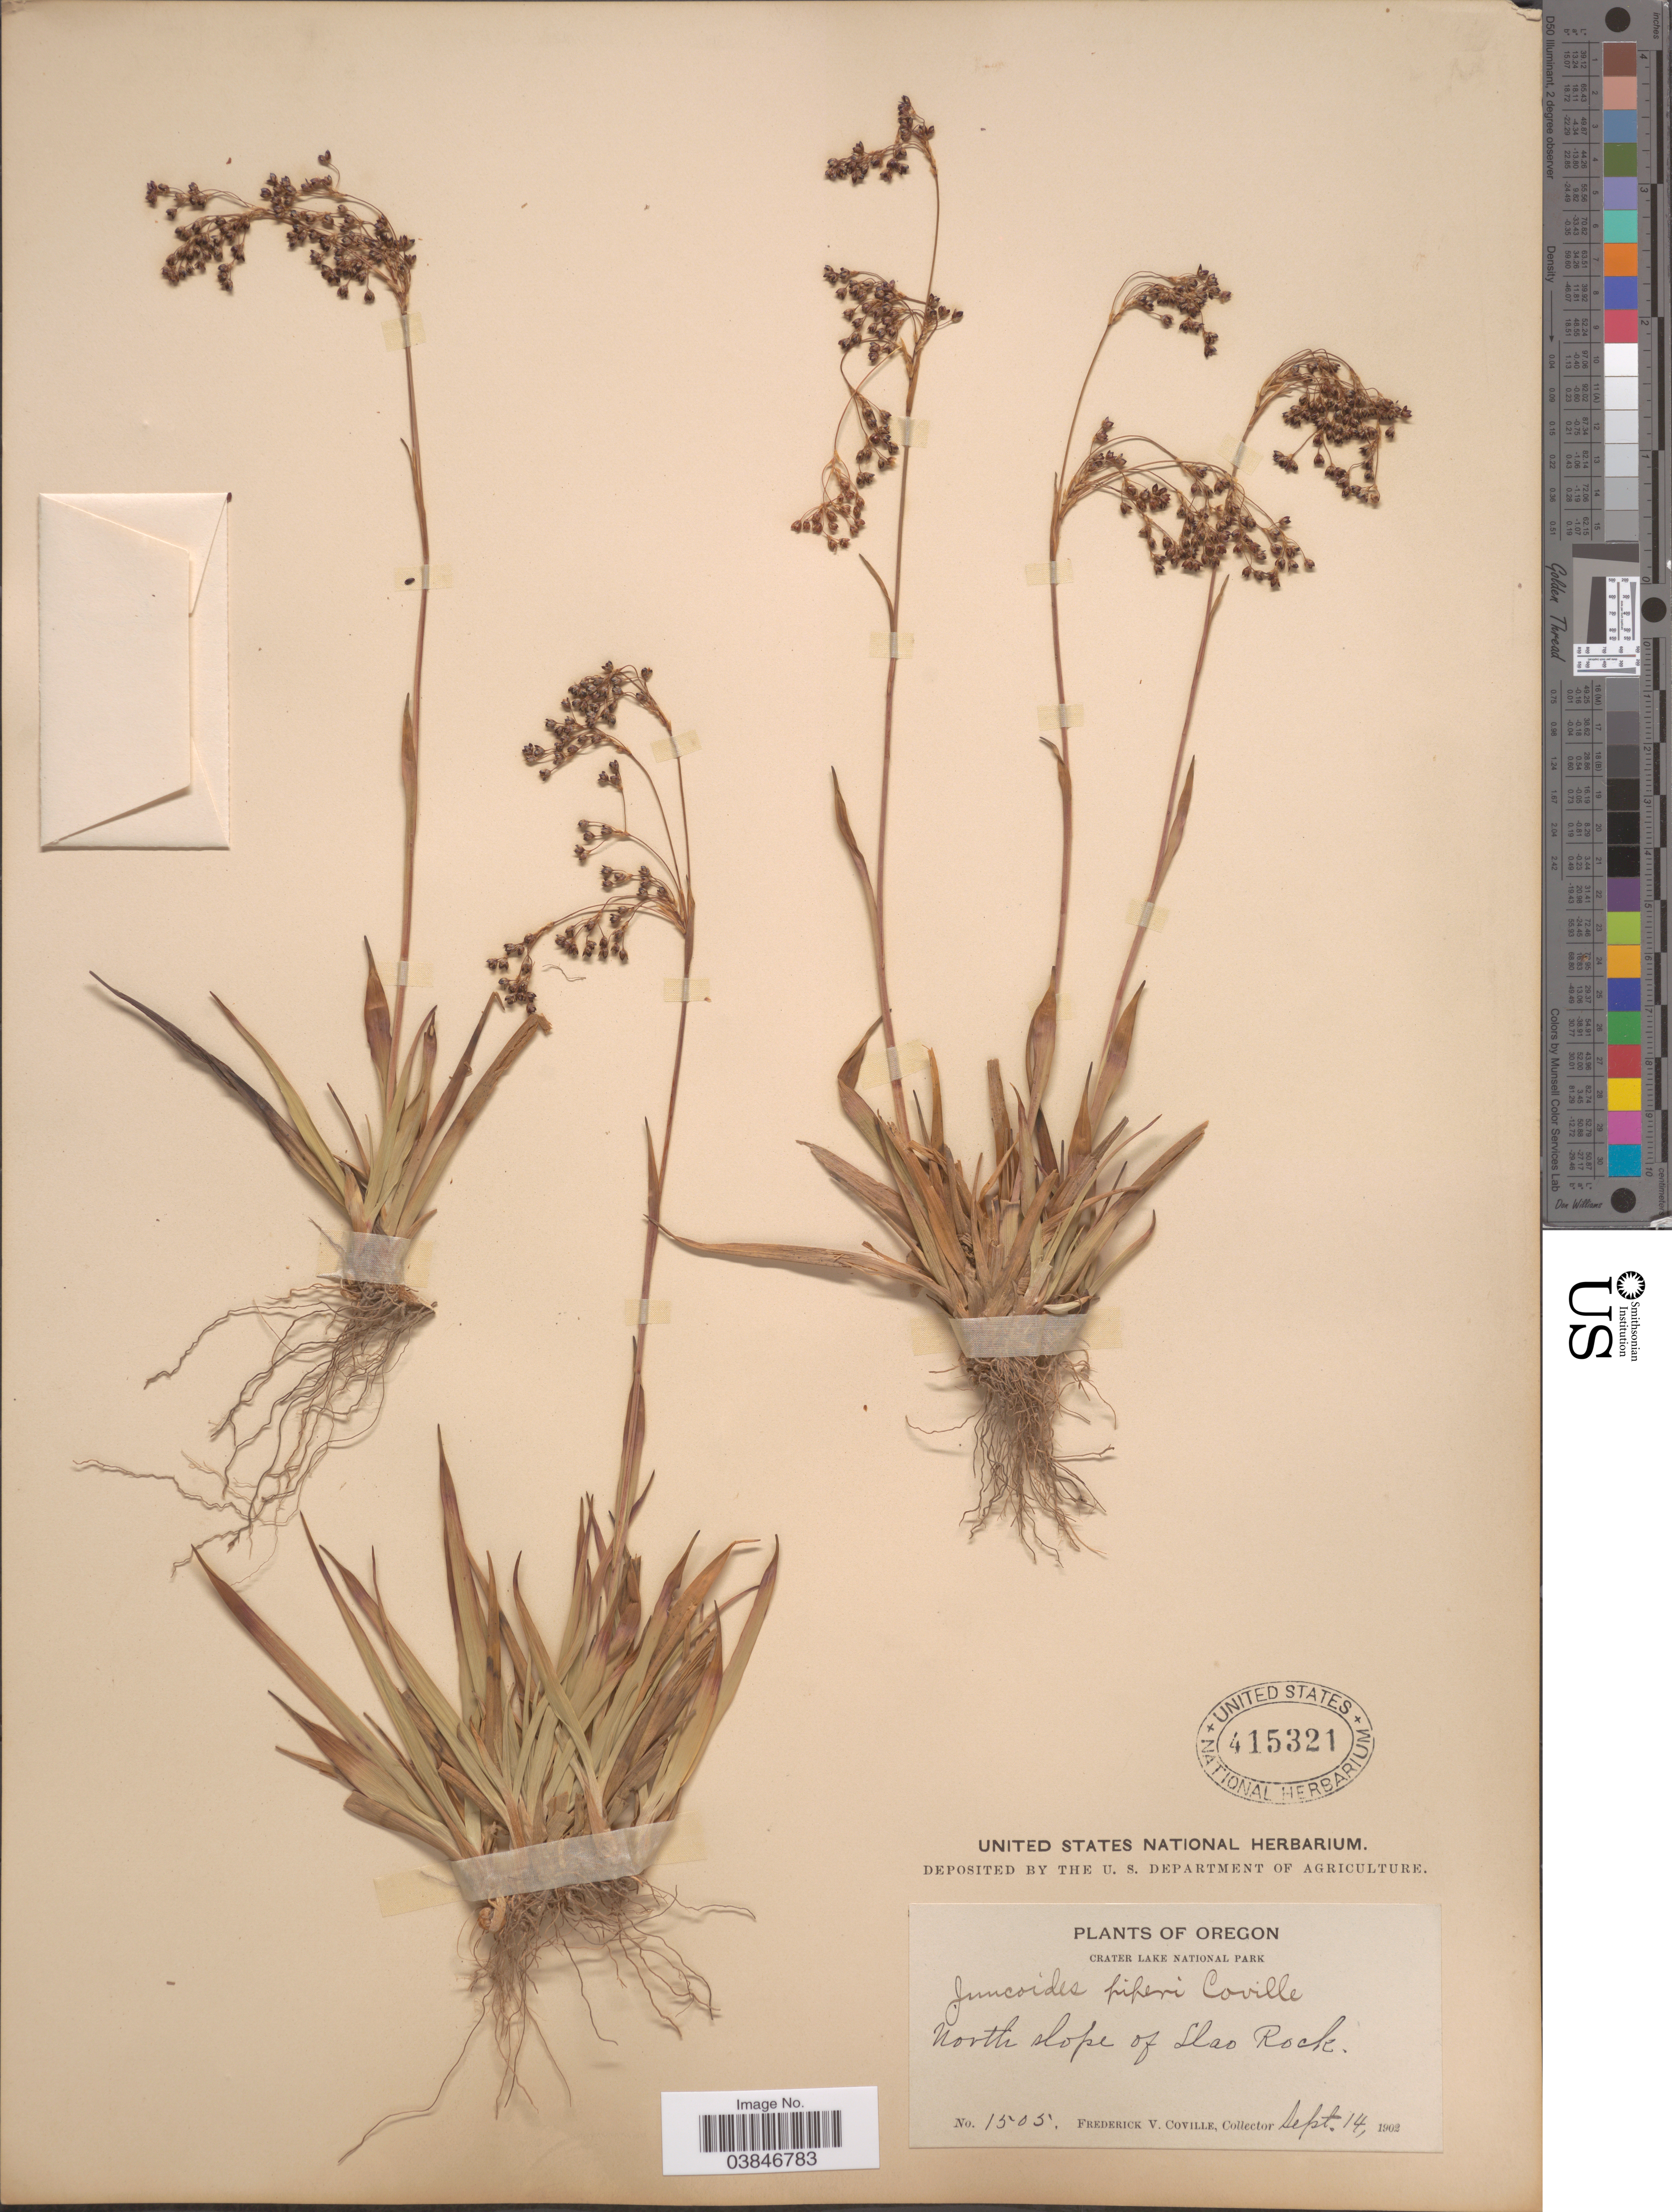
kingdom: Plantae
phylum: Tracheophyta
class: Liliopsida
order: Poales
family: Juncaceae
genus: Luzula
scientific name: Luzula piperi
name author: (Coville) M.E. Jones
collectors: F. V. Coville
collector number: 1505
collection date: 1902-09-14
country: United States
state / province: Oregon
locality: Crater Lake National Park. North slope of Llao Rock.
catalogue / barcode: US 415321